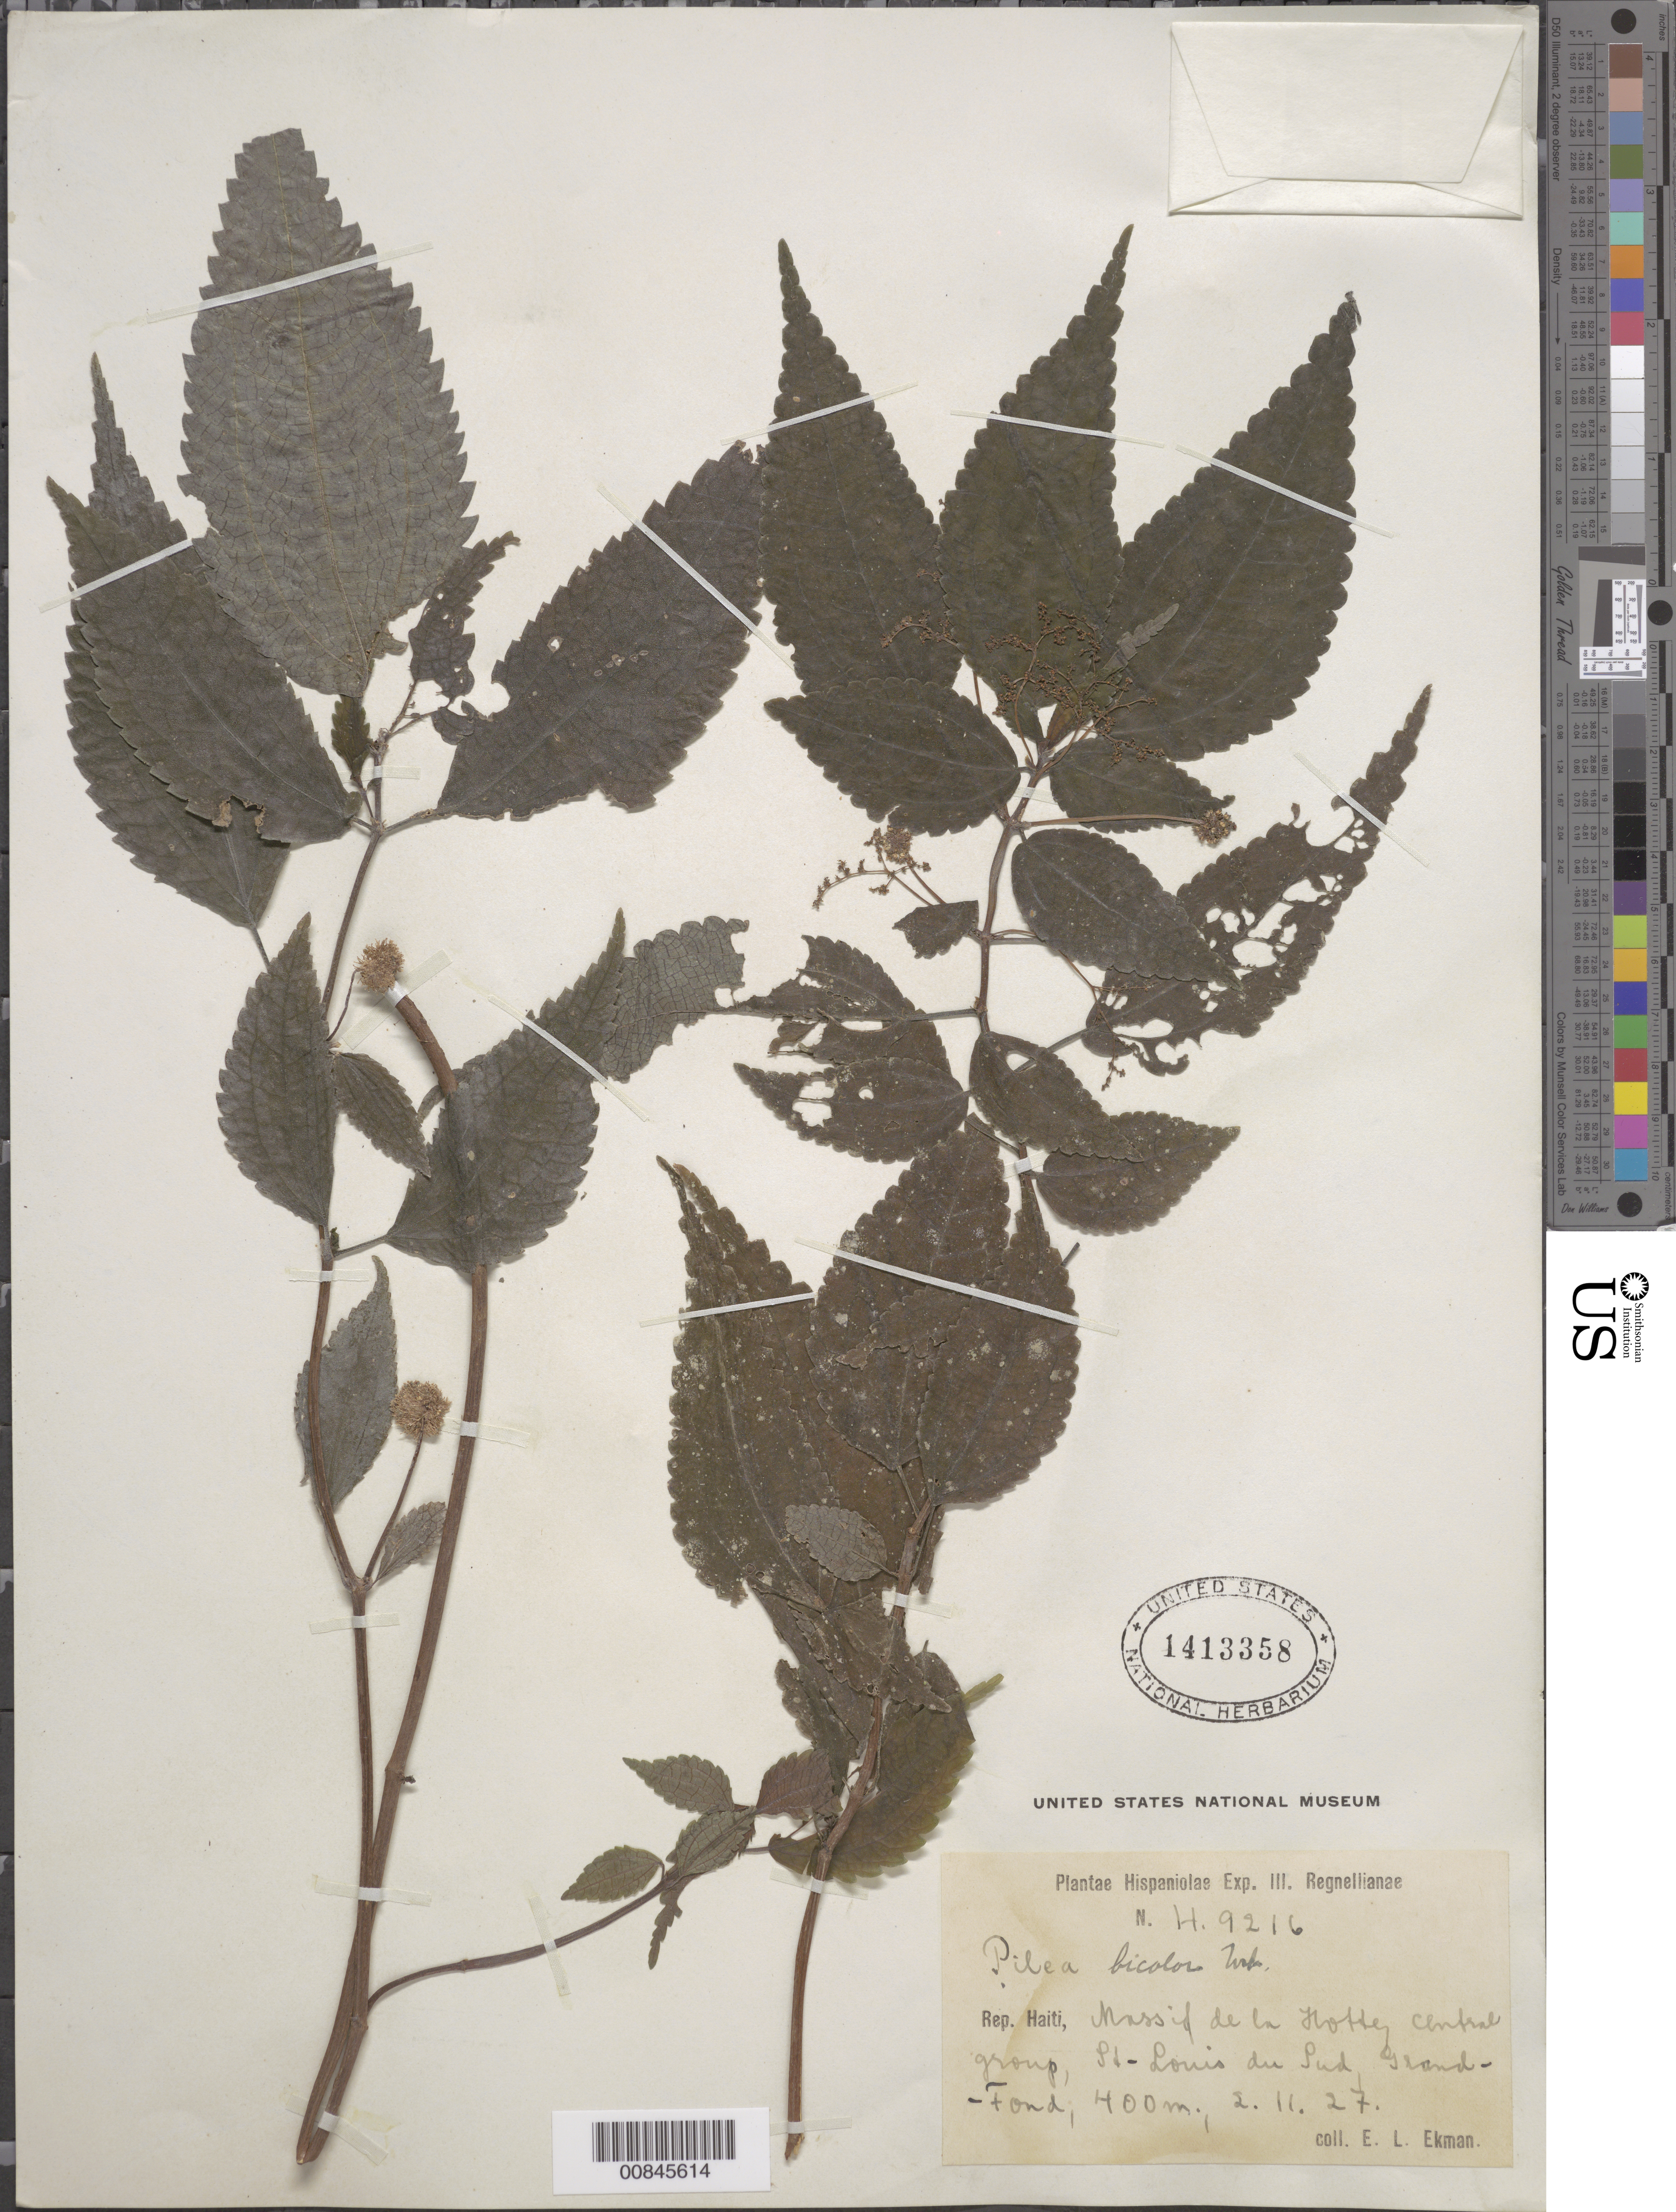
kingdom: Plantae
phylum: Tracheophyta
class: Magnoliopsida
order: Rosales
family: Urticaceae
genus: Pilea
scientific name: Pilea bicolor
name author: Urb.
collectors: E. L. Ekman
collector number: H 9216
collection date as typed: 02 Nov 1927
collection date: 1927-11-02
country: Haiti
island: Hispaniola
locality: Massif de la Hotte, central group, St-Louis du Sud, Grand-Fond.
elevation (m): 400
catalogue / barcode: US 1413358